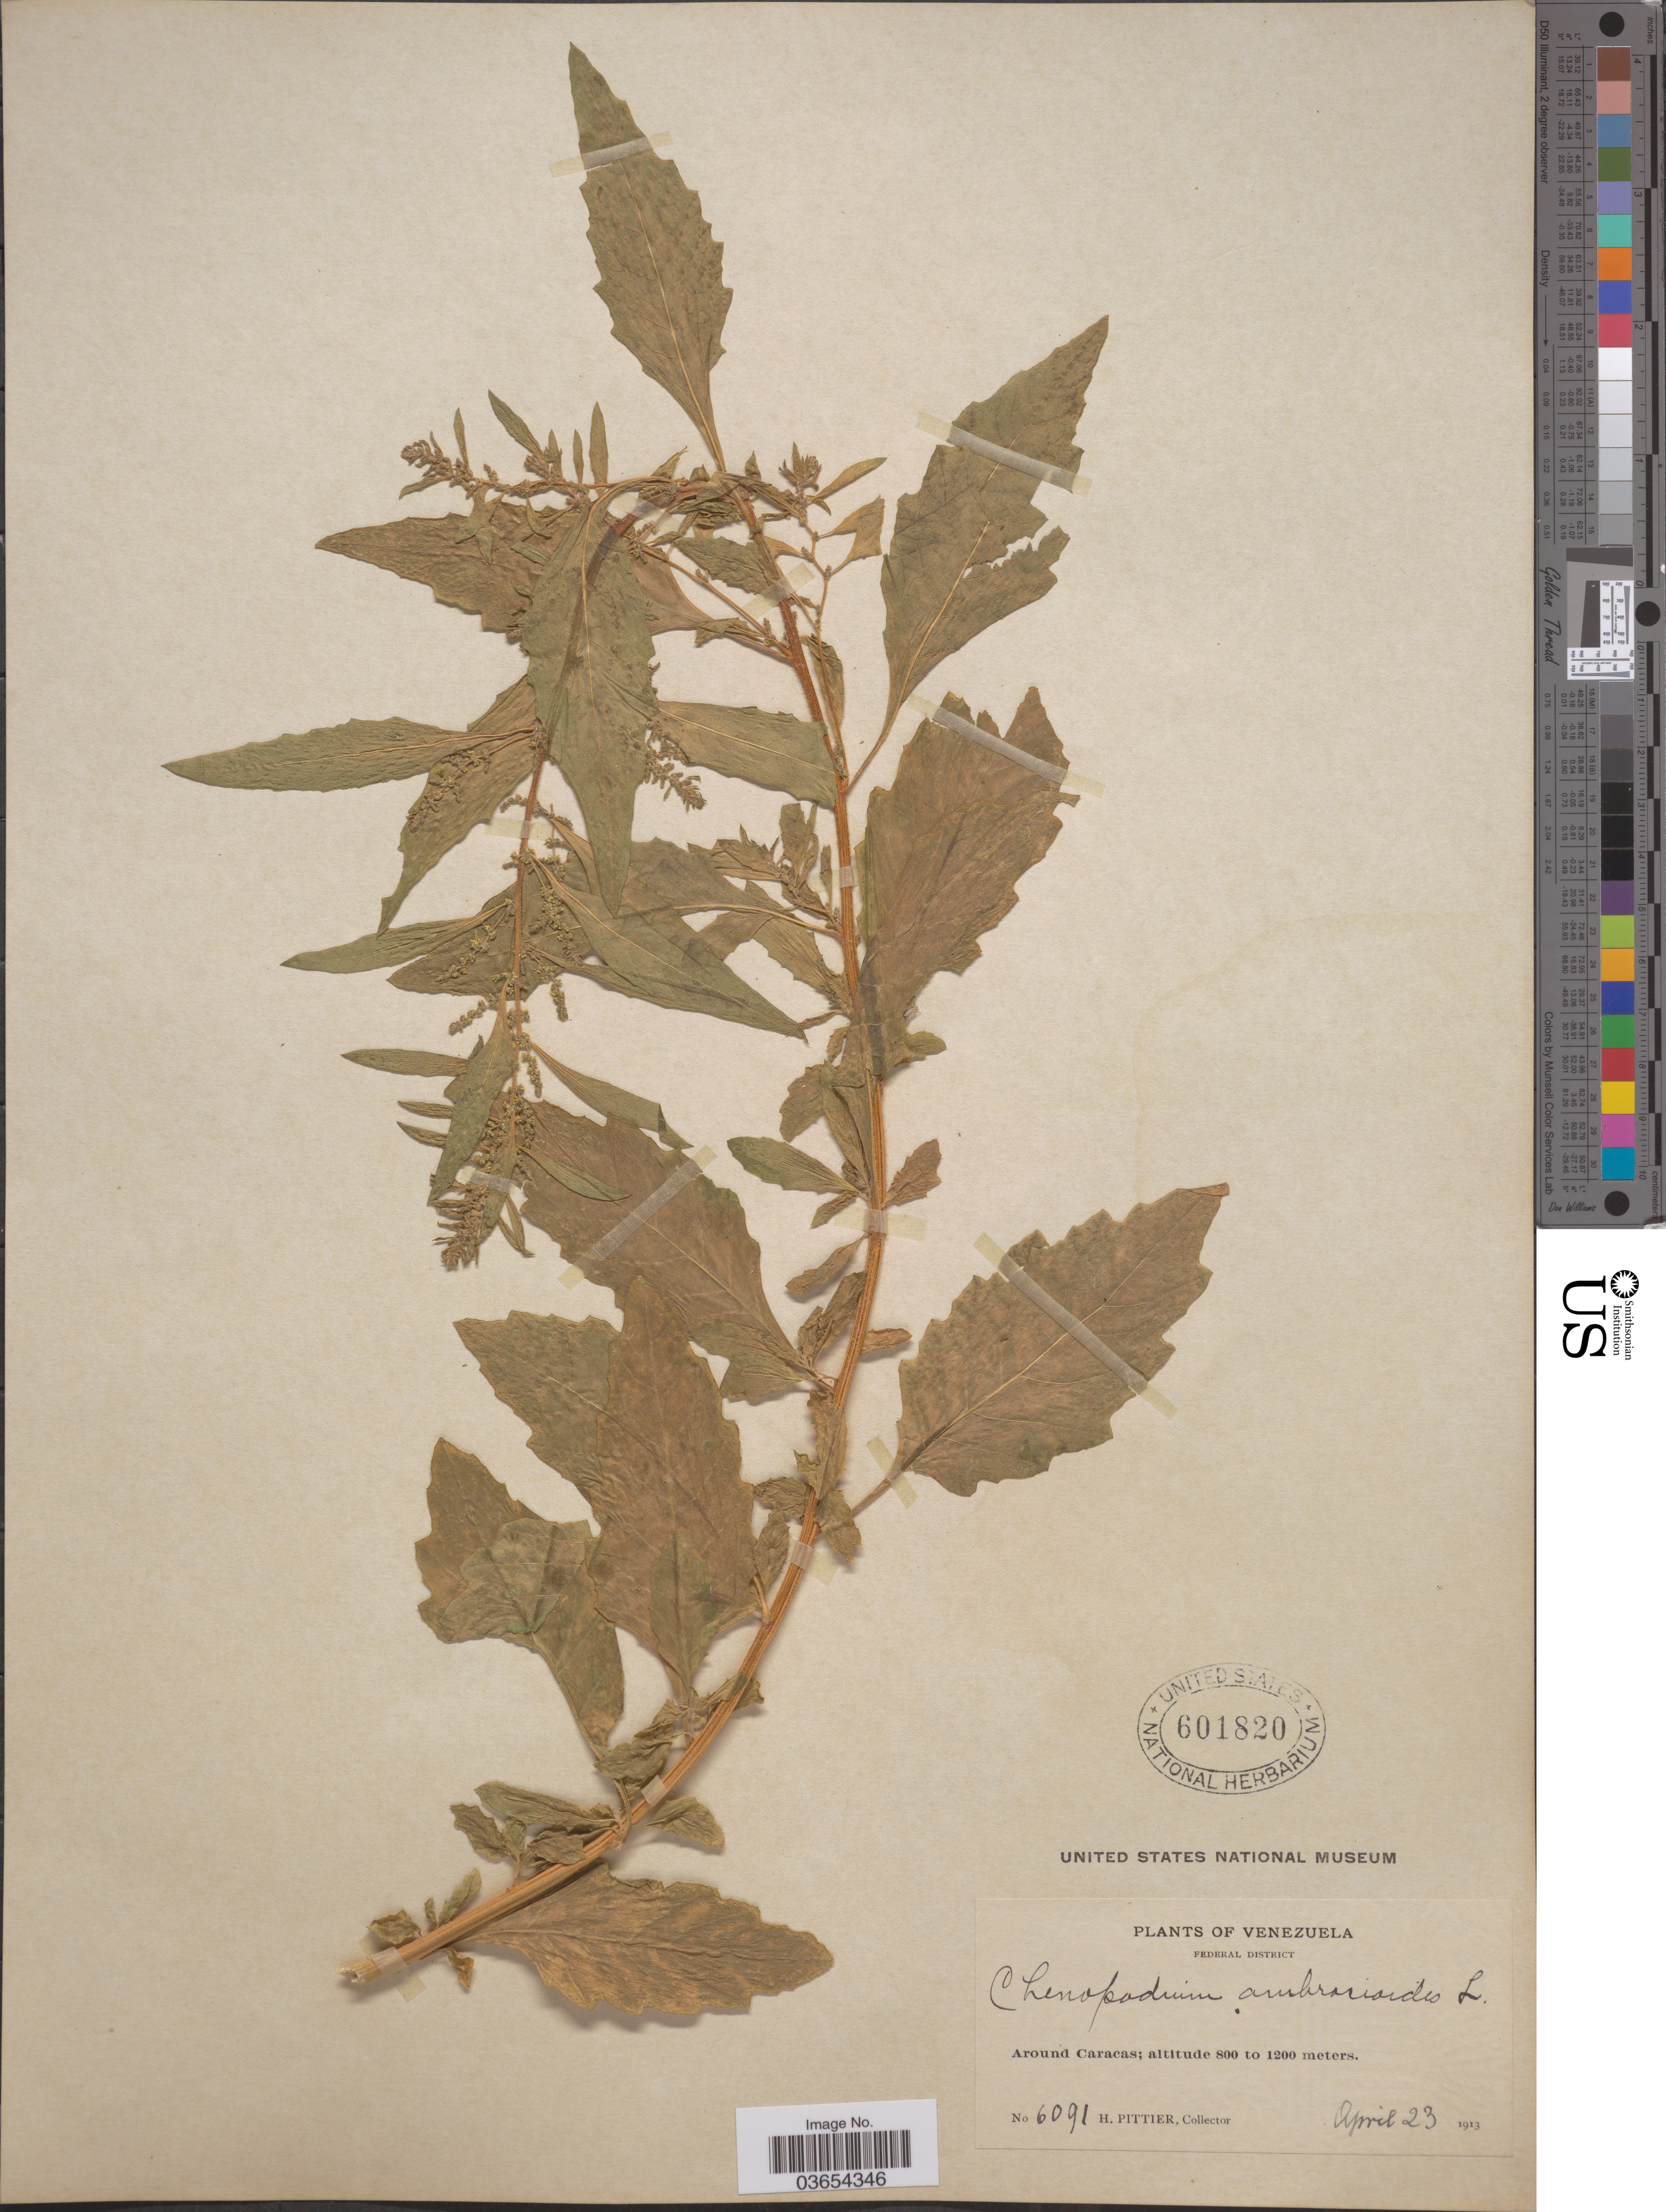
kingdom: Plantae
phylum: Tracheophyta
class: Magnoliopsida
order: Caryophyllales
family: Amaranthaceae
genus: Chenopodium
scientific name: Chenopodium ambrosioides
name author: L.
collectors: H. F. Pittier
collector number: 6091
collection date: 1913-04-23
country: Venezuela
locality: Federal District. Around Caracas.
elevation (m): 800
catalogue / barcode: US 601820